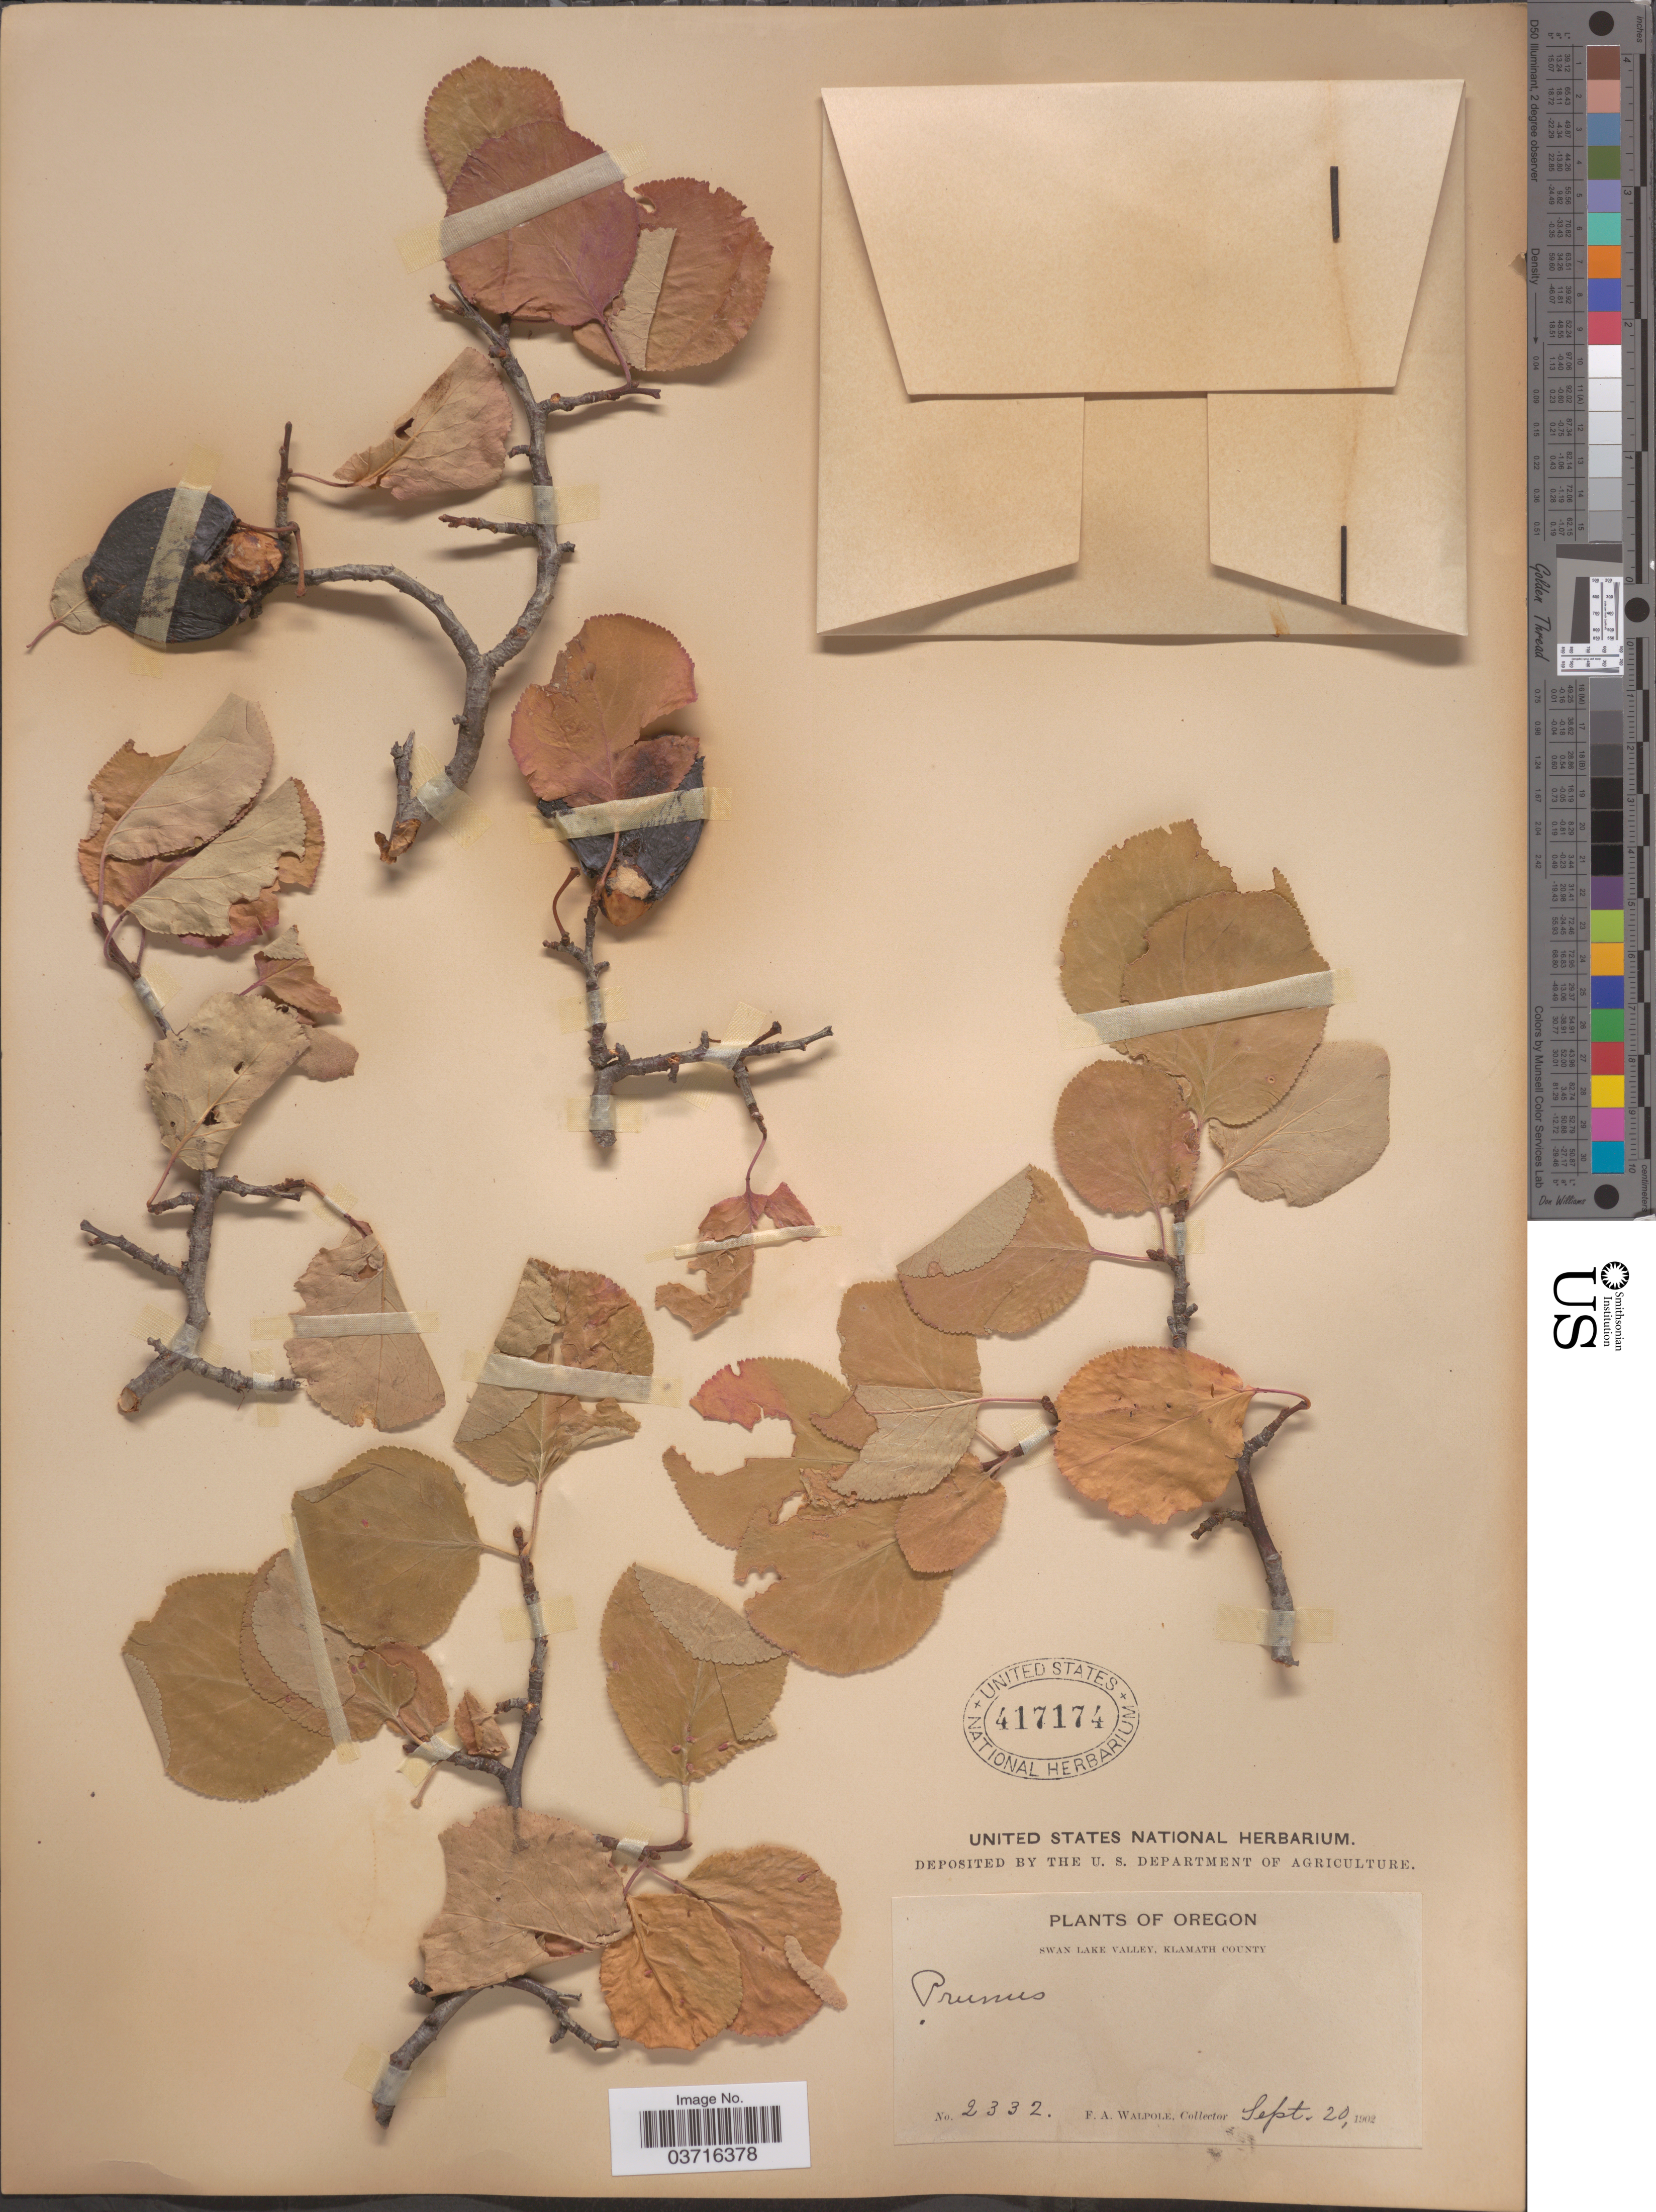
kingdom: Plantae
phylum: Tracheophyta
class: Magnoliopsida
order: Rosales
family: Rosaceae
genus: Prunus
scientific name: Prunus subcordata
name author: Benth.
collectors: F. Walpole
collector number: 2332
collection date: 1902-09-20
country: United States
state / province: Oregon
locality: Swan Lake Valley, Klamath County.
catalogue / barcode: US 417174